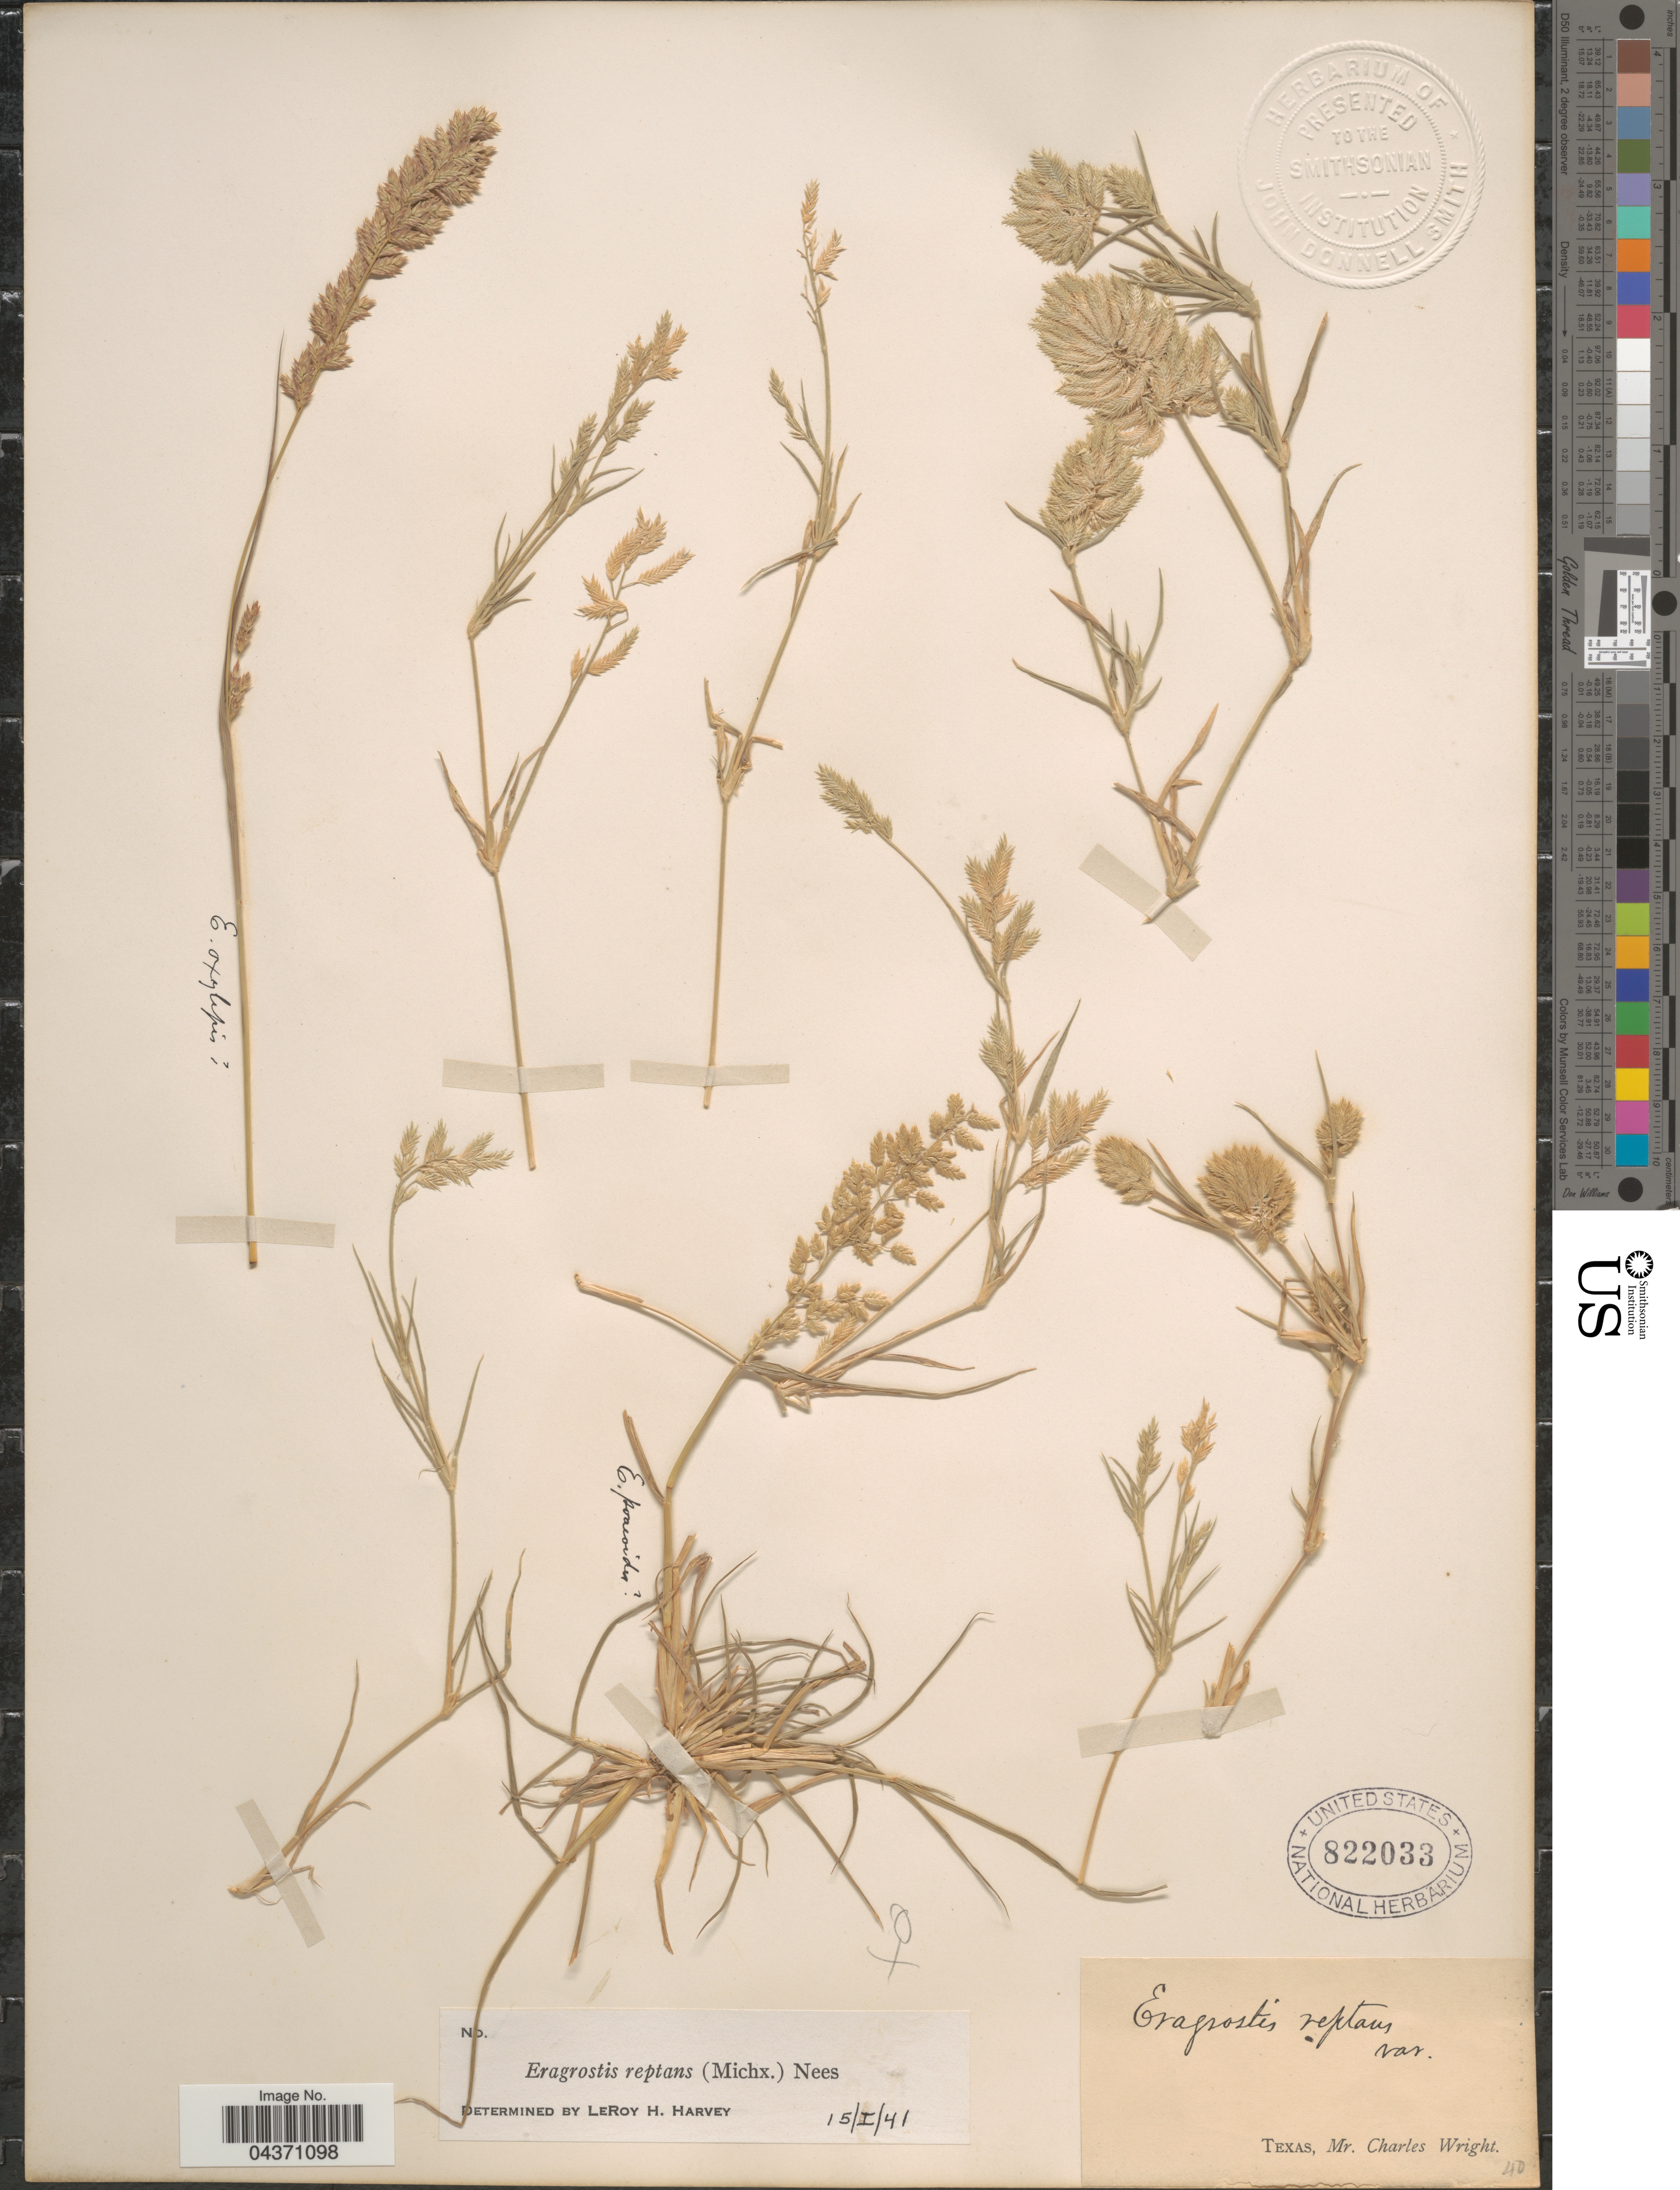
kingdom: Plantae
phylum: Tracheophyta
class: Liliopsida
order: Poales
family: Poaceae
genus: Eragrostis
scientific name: Eragrostis reptans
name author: (Michx.) Nees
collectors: C. Wright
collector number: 40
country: United States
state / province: Texas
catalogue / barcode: US 822033